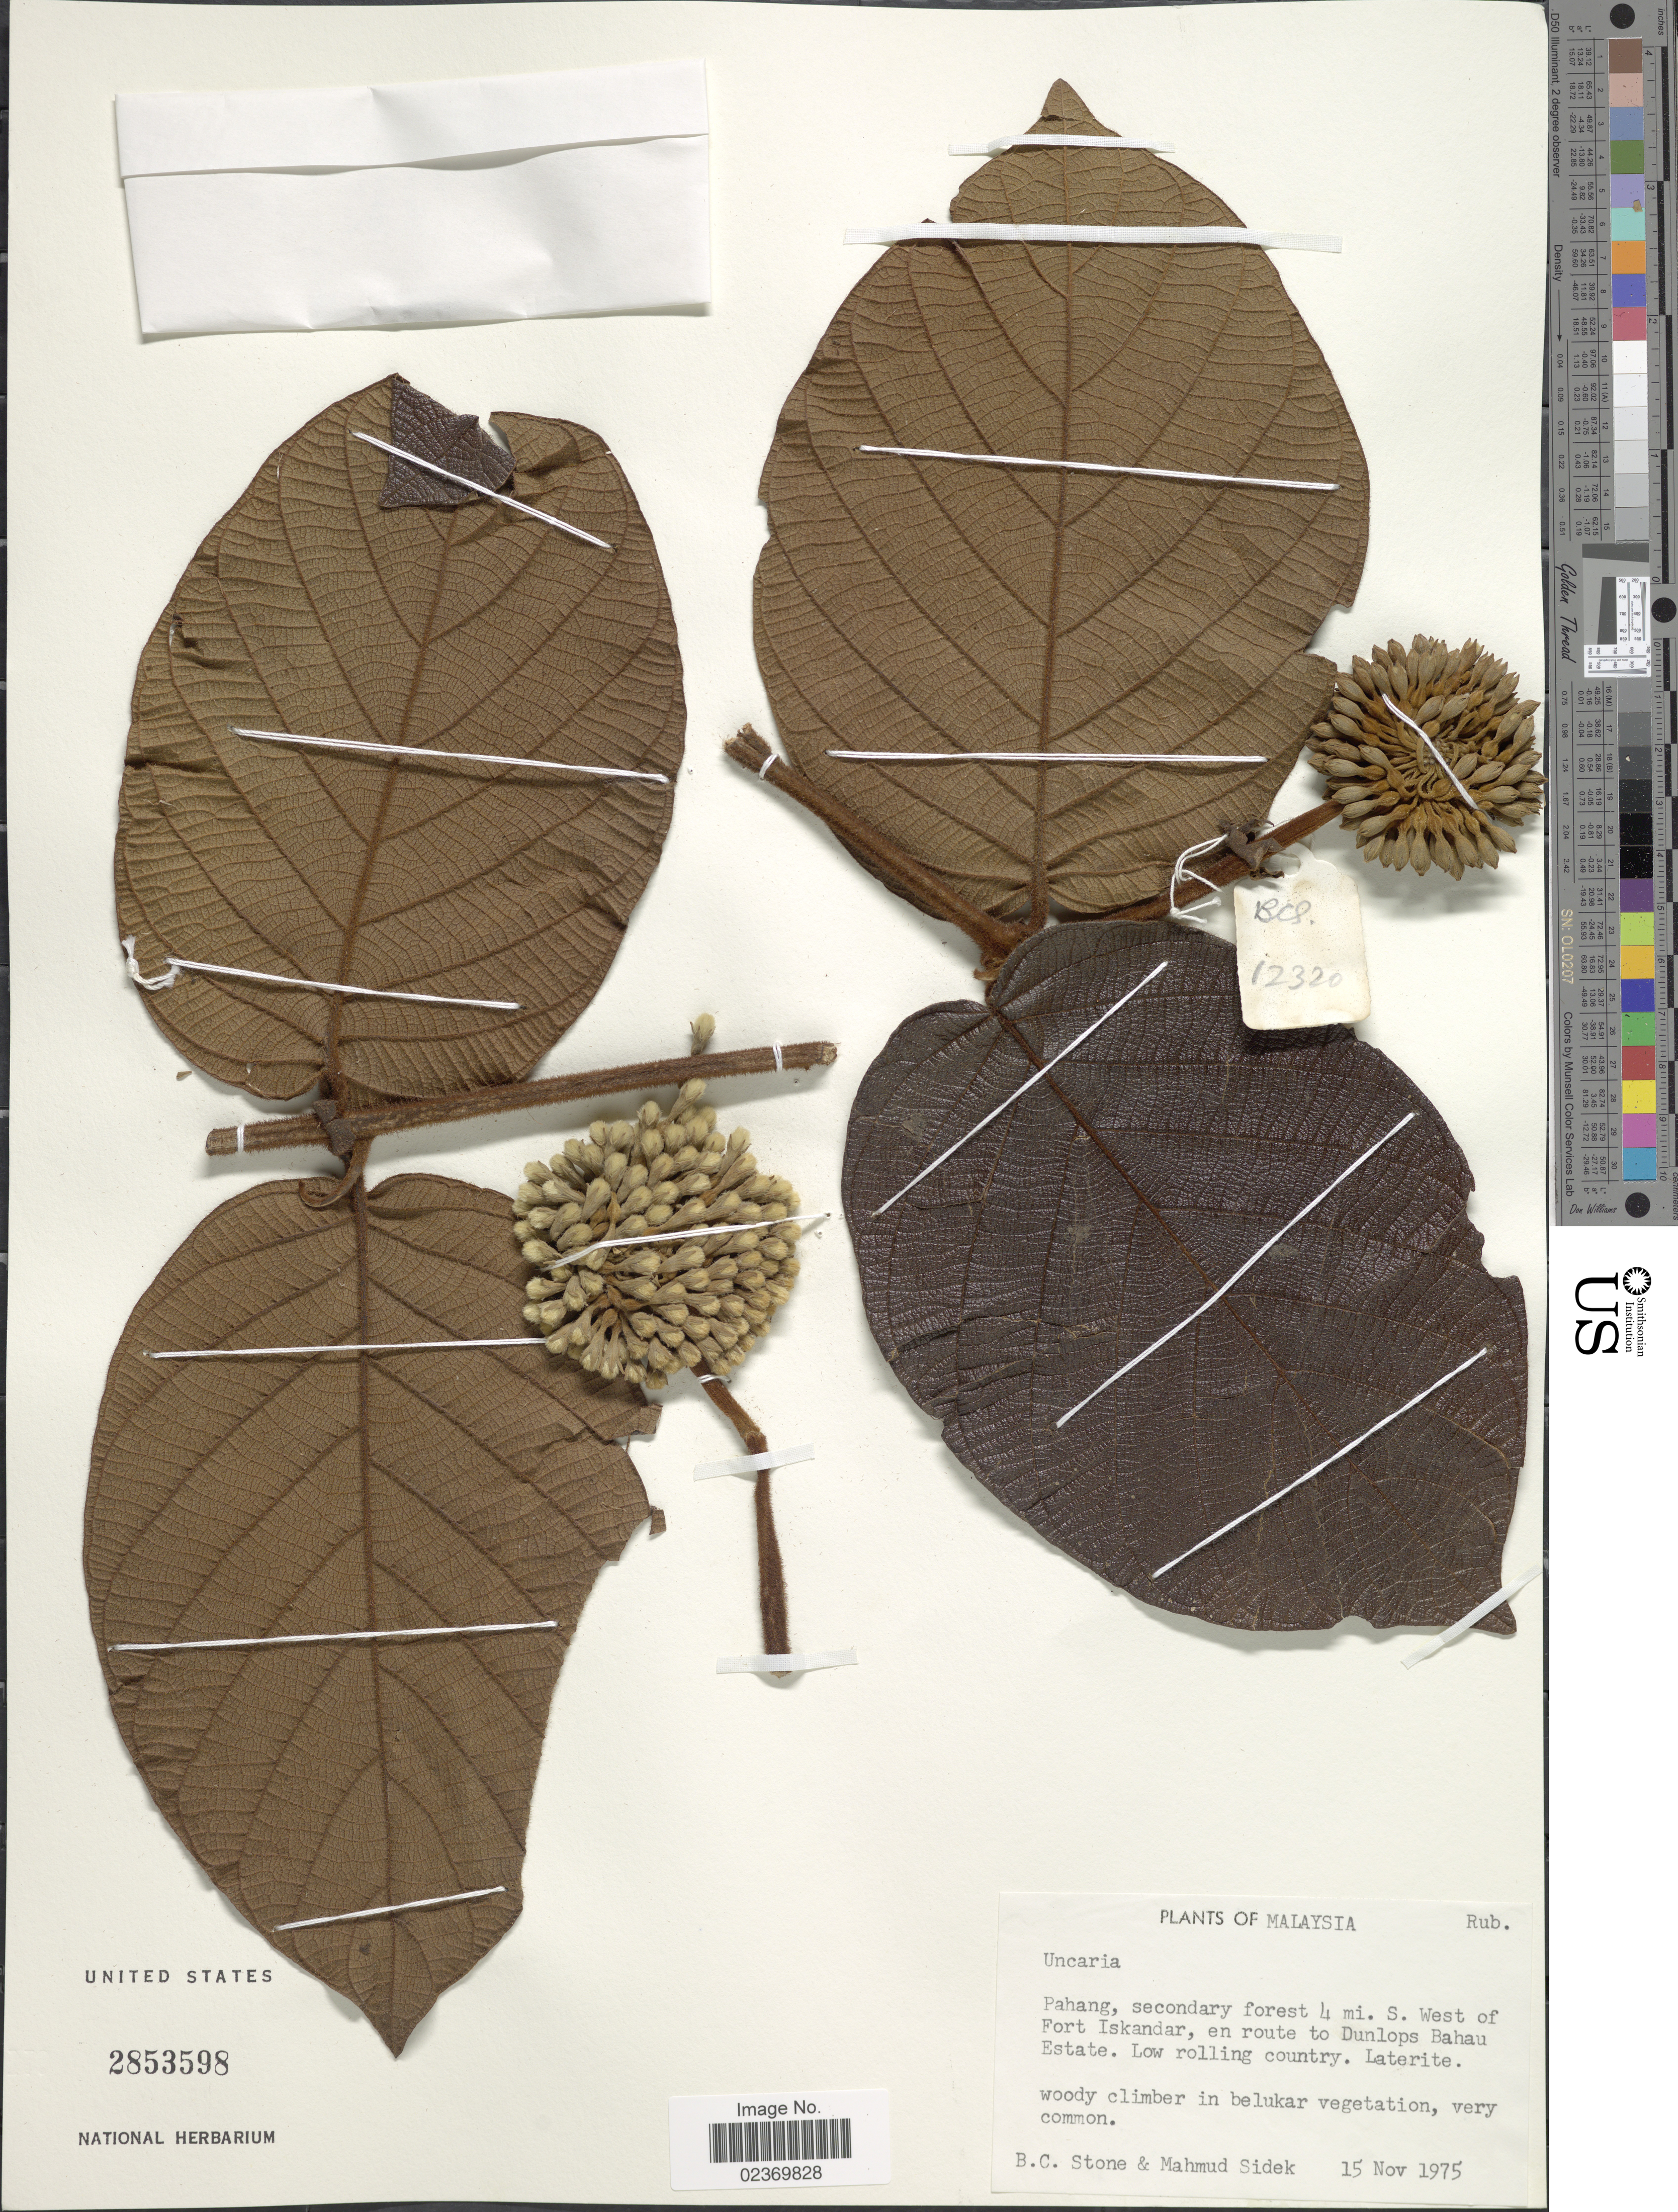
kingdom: Plantae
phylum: Tracheophyta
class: Magnoliopsida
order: Gentianales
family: Rubiaceae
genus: Uncaria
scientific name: Uncaria sp.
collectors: B. C. Stone & M. Sidek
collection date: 1975-11-15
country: Malaysia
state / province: Pahang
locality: Secondary forest c. 4 mi. S. West of Fort Iskandar, en route to Dunlops Bahau Estate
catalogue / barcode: US 2853598